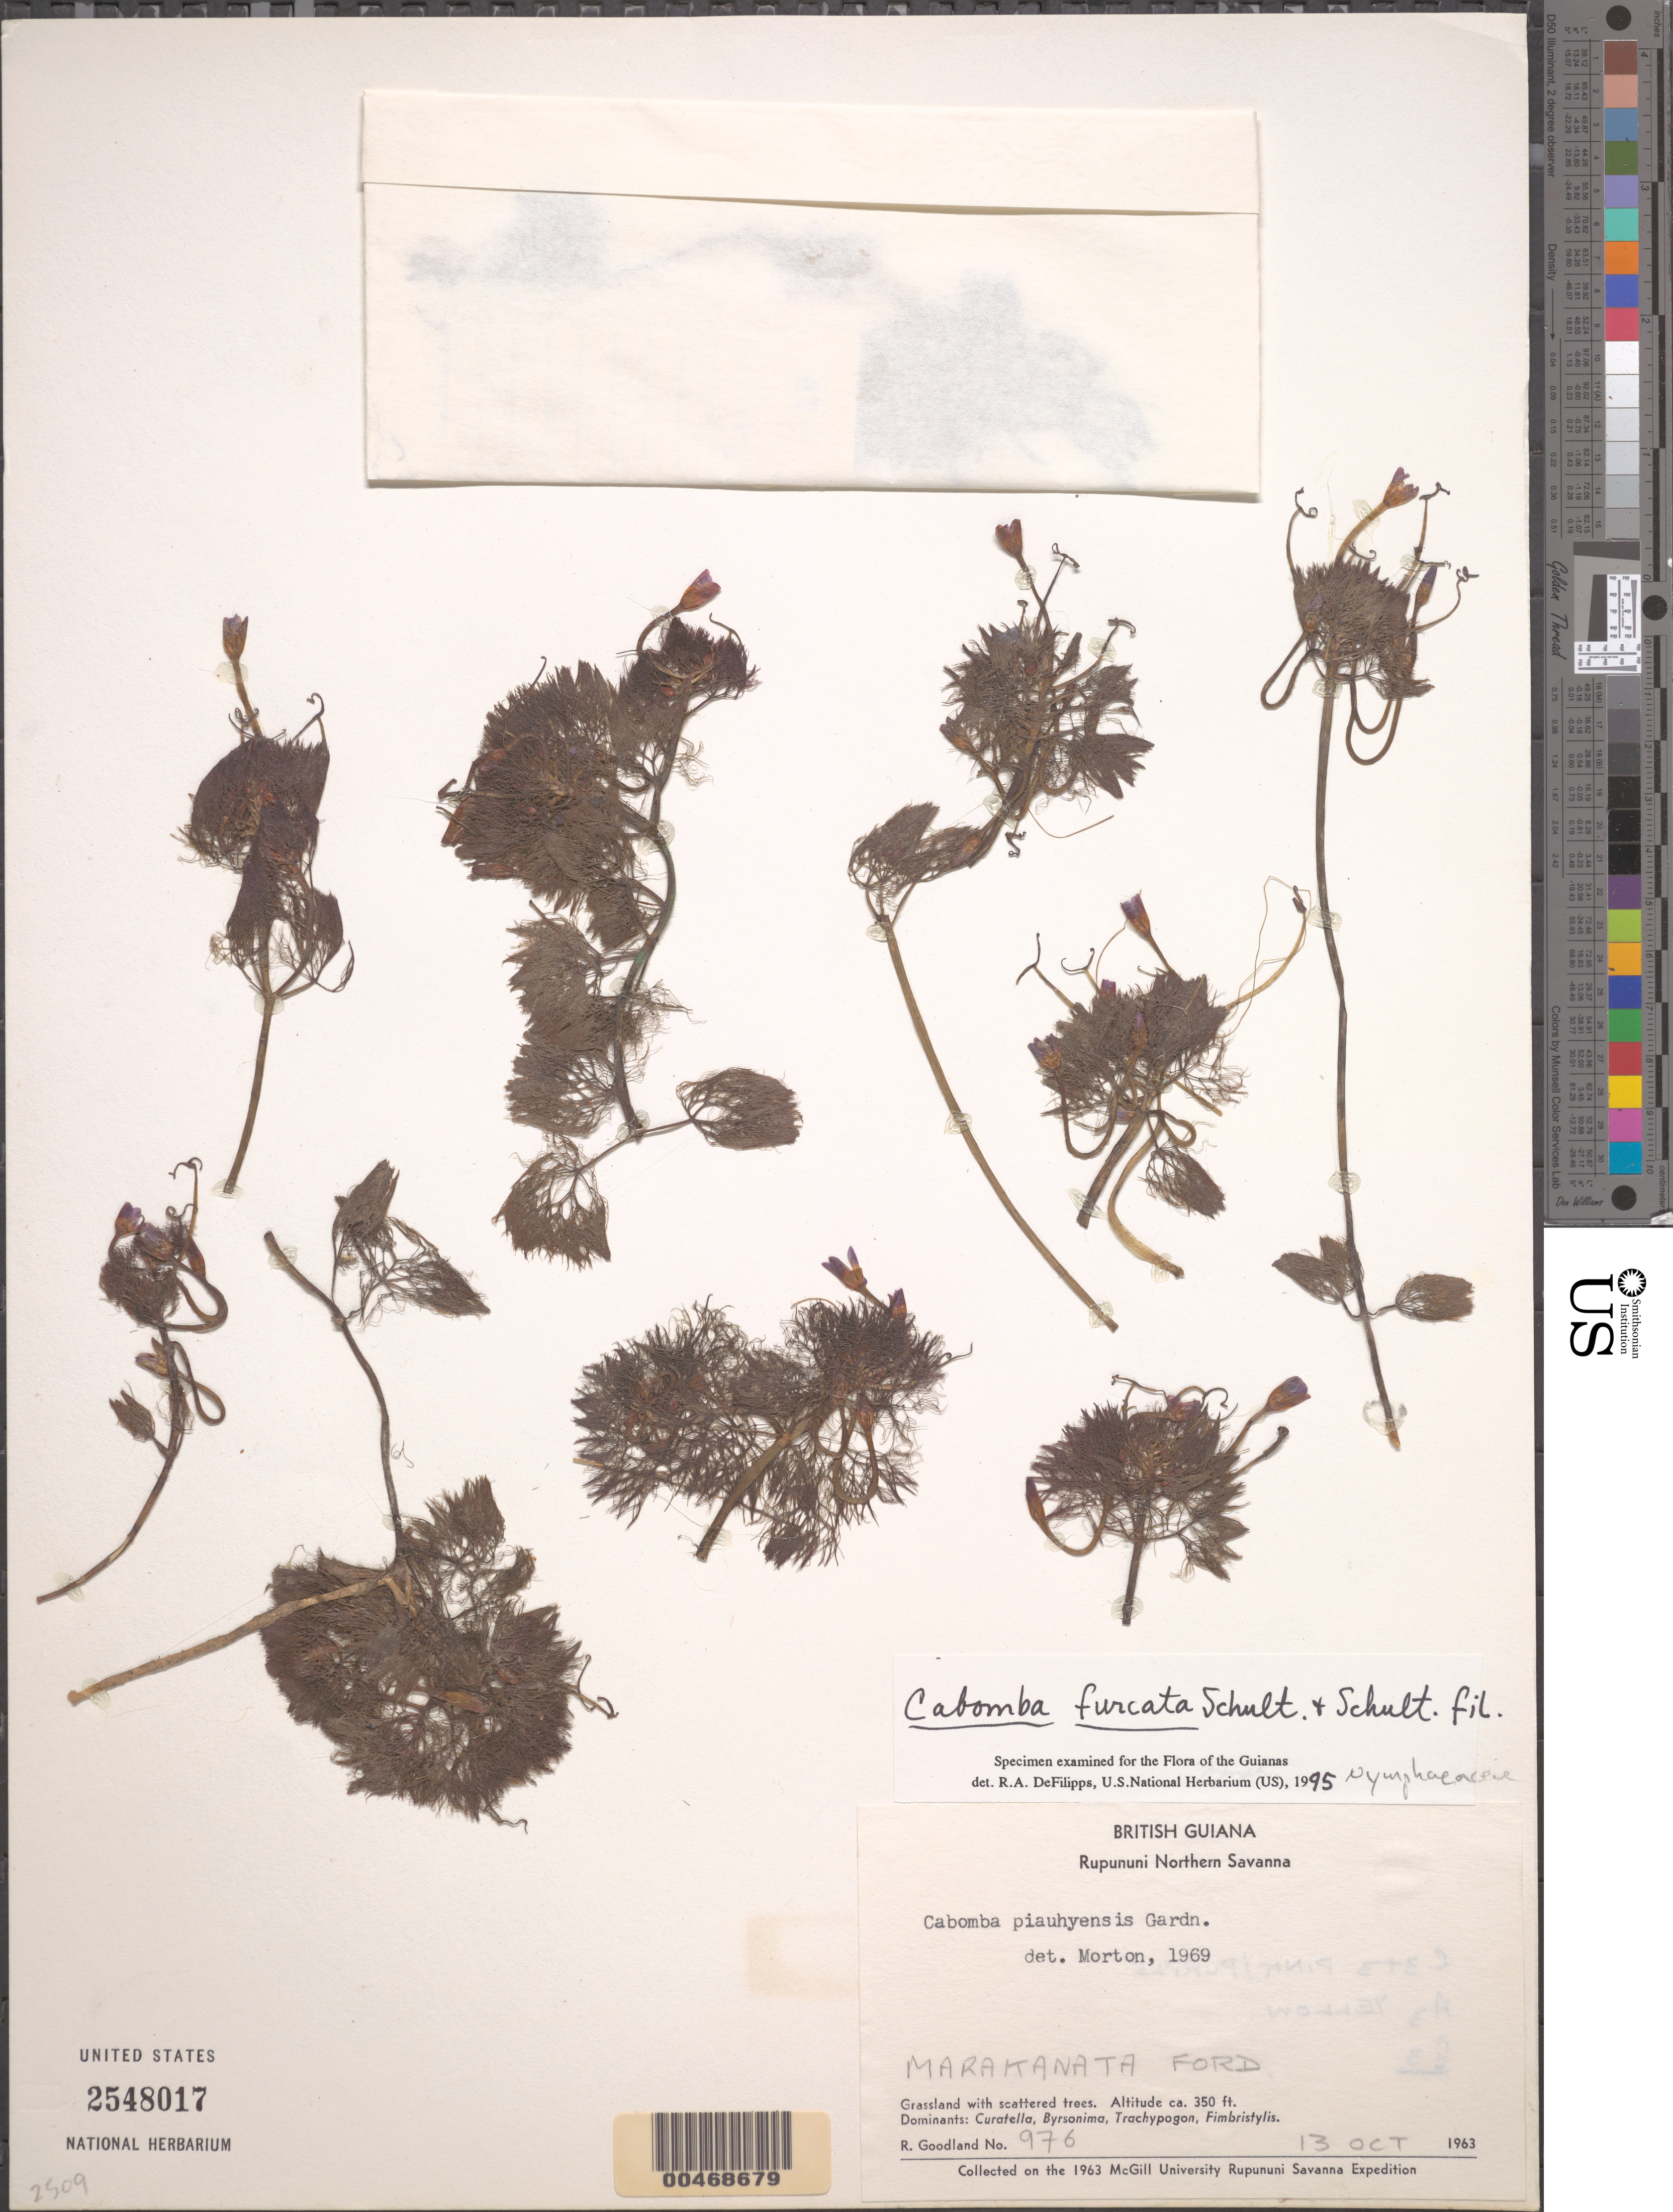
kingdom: Plantae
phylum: Tracheophyta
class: Magnoliopsida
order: Nymphaeales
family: Cabombaceae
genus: Cabomba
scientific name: Cabomba furcata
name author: Schult. & Schult. f.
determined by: DeFilipps, R. A.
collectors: R. Goodland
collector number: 976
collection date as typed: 13-Oct-63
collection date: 1963-10-13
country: Guyana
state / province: U. Takutu-U. Essequibo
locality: Rupununi Northern Savanna, Marakanata Ford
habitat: Grassland with scattered trees. Dominants: Curatella, Byrsonima, Trachypogon, Fimbristylis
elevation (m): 107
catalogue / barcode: US 2548017